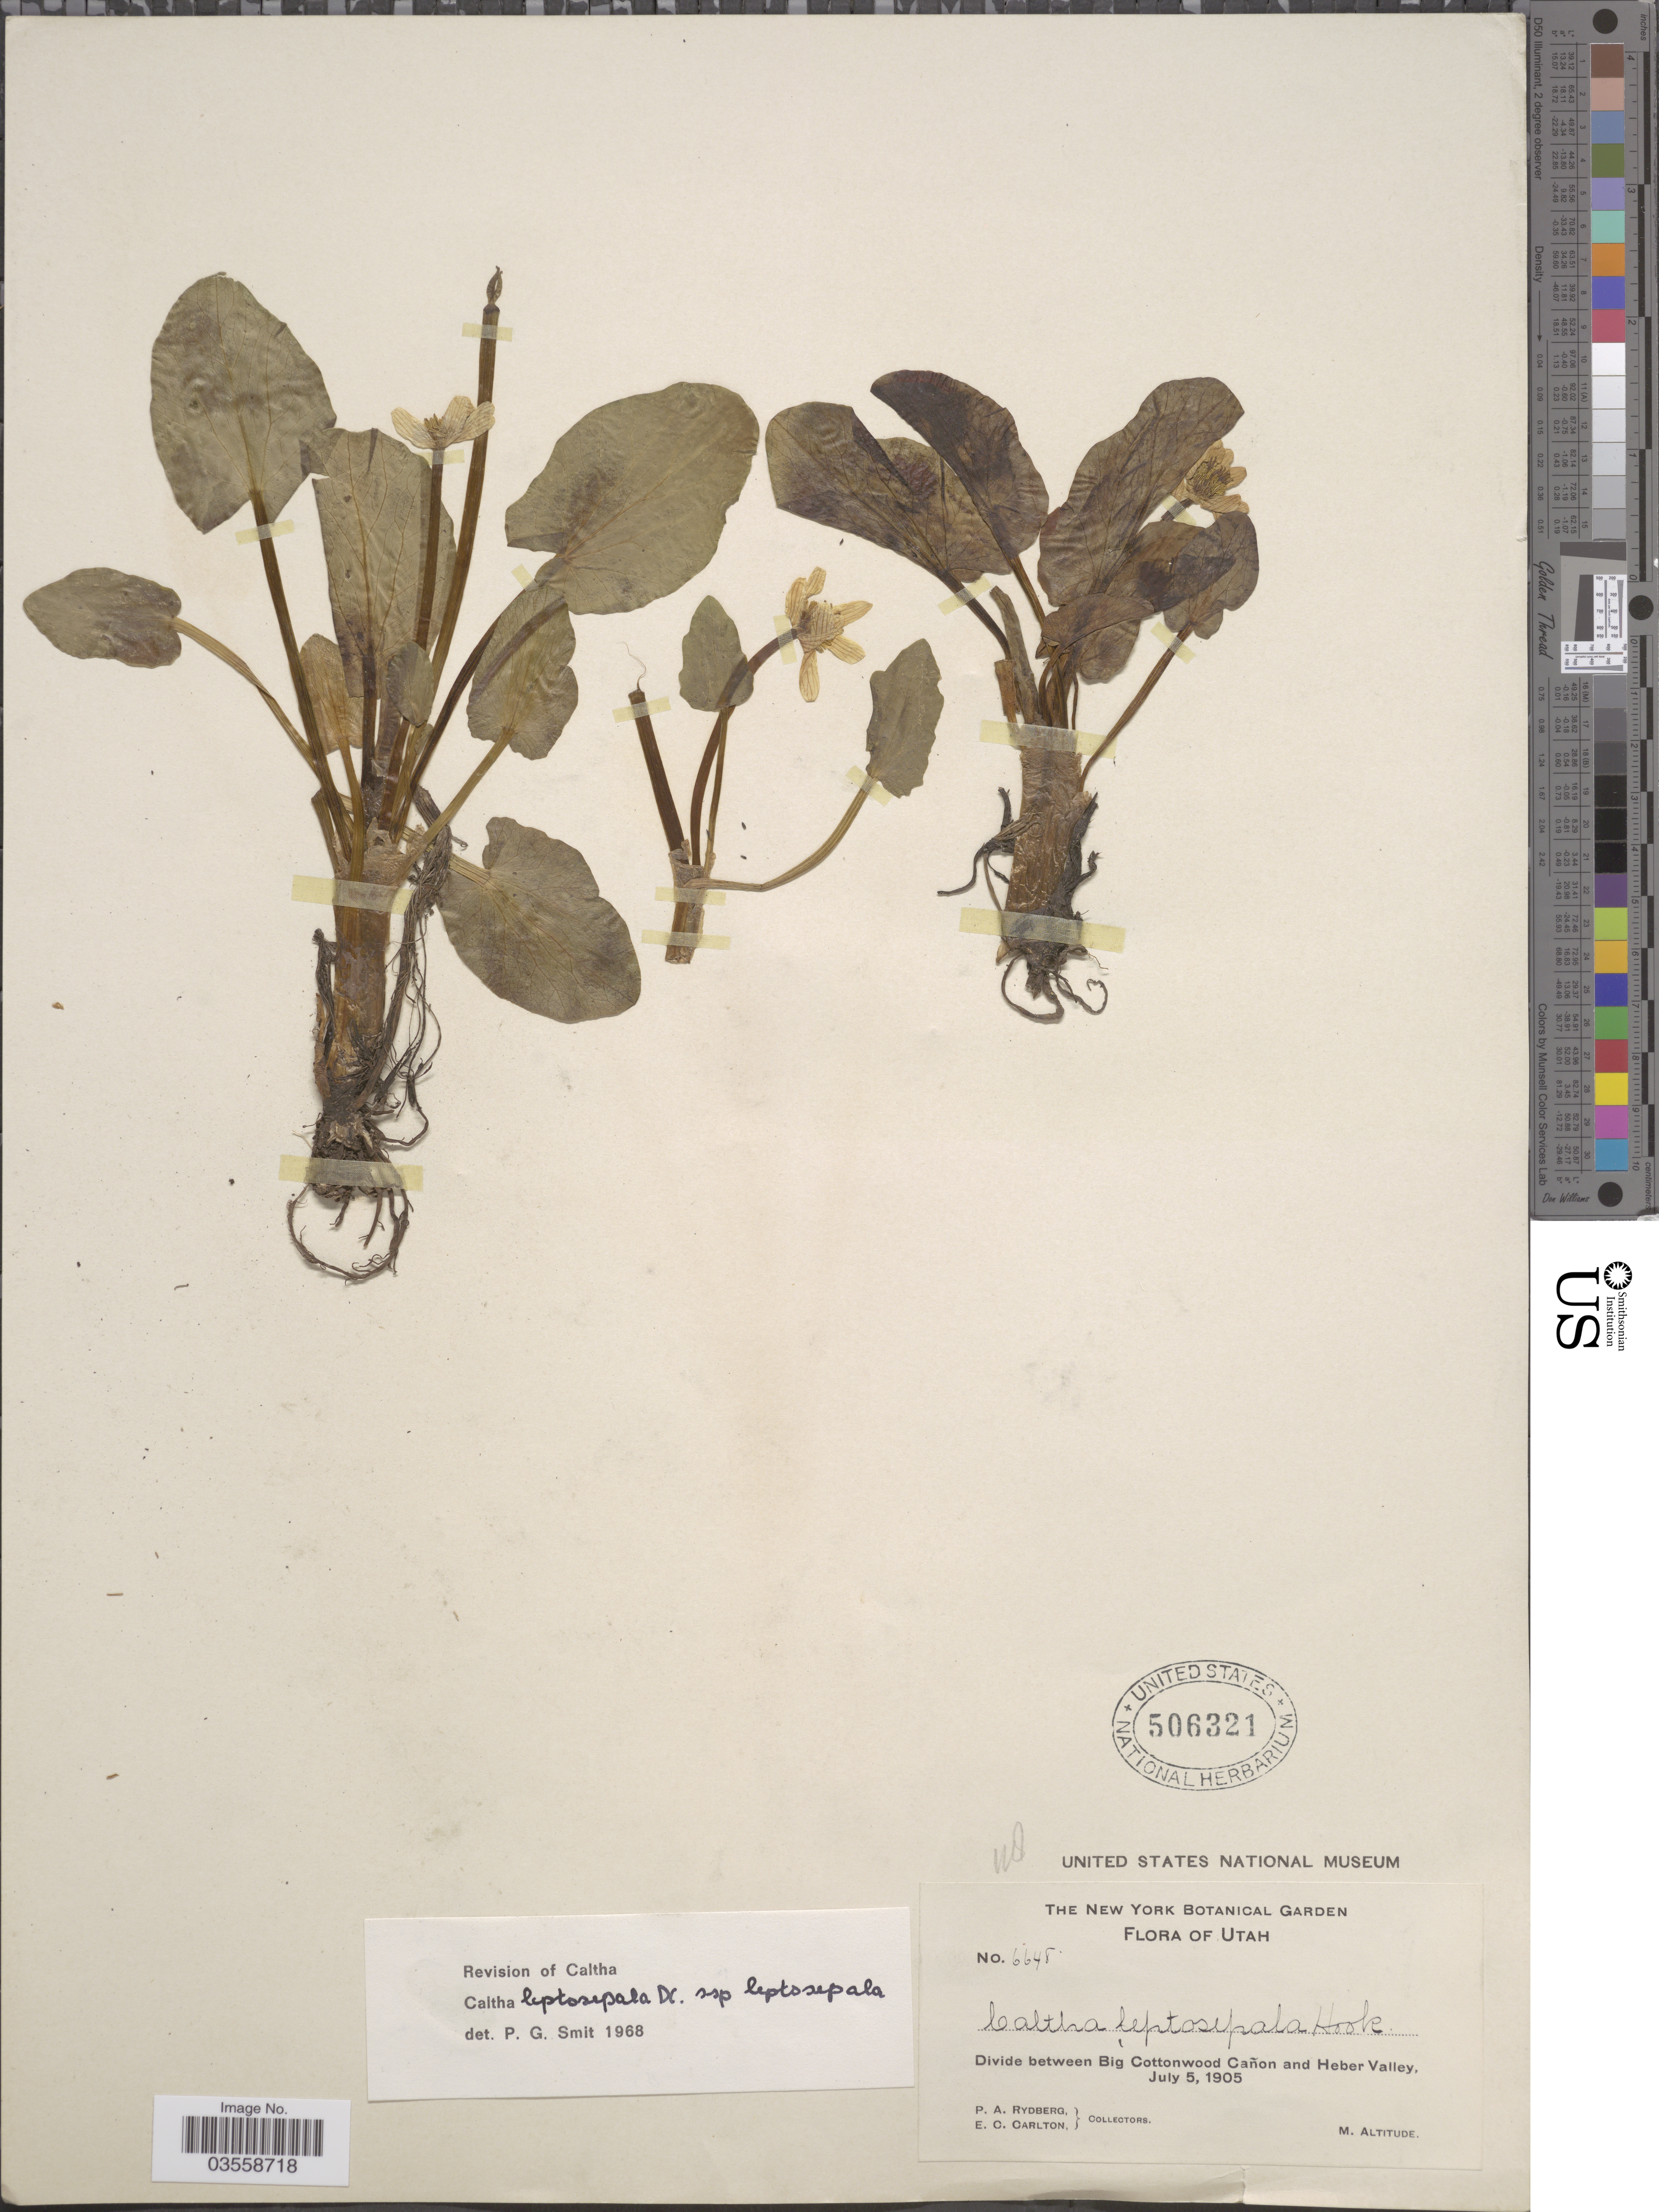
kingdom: Plantae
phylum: Tracheophyta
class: Magnoliopsida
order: Ranunculales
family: Ranunculaceae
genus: Caltha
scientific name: Caltha leptosepala subsp. leptosepala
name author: DC.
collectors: P. A. Rydberg & E. Carlton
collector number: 6648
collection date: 1905-07-05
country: United States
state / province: Utah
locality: Divide between Big Cottonwood Cañon and Heber Valley.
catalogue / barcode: US 506321